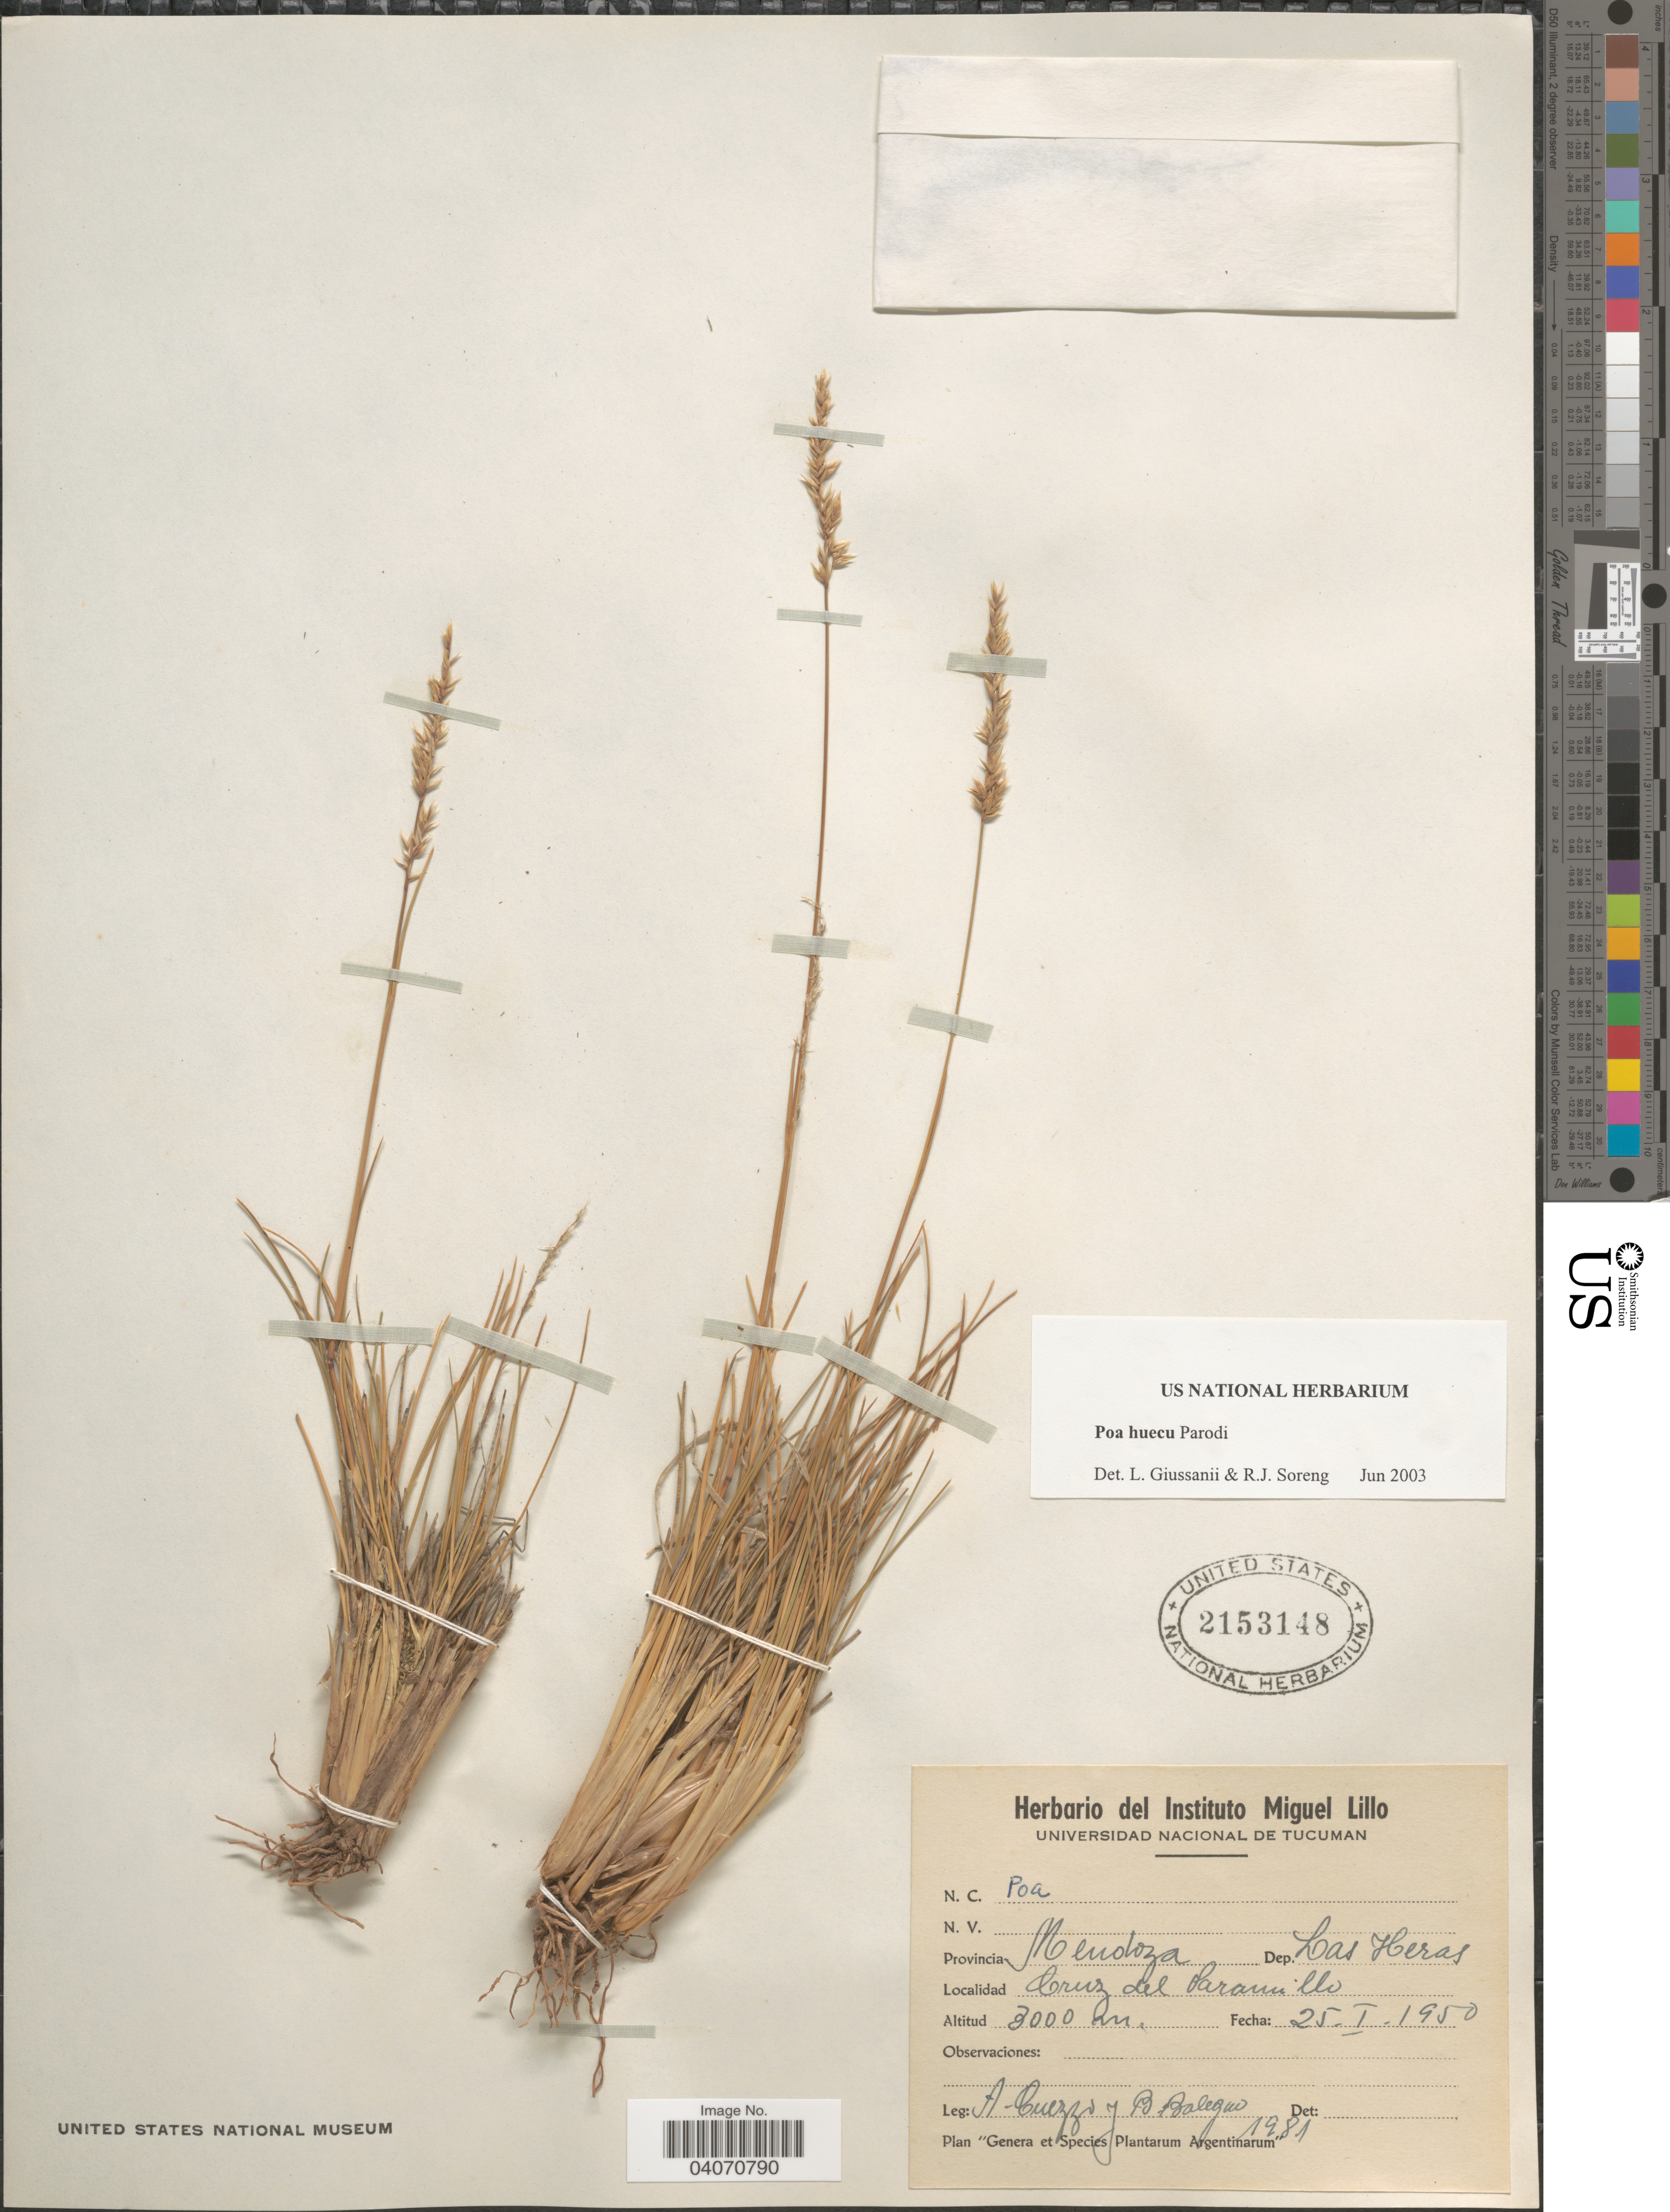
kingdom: Plantae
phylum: Tracheophyta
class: Liliopsida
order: Poales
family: Poaceae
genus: Poa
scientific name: Poa huecu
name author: Parodi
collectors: A. Cuezzo & B. Balegno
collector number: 1981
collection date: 1950-01-25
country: Argentina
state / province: Mendoza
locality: Dep. Las Heras. Cruz del Paramillo.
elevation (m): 3000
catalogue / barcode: US 2153148